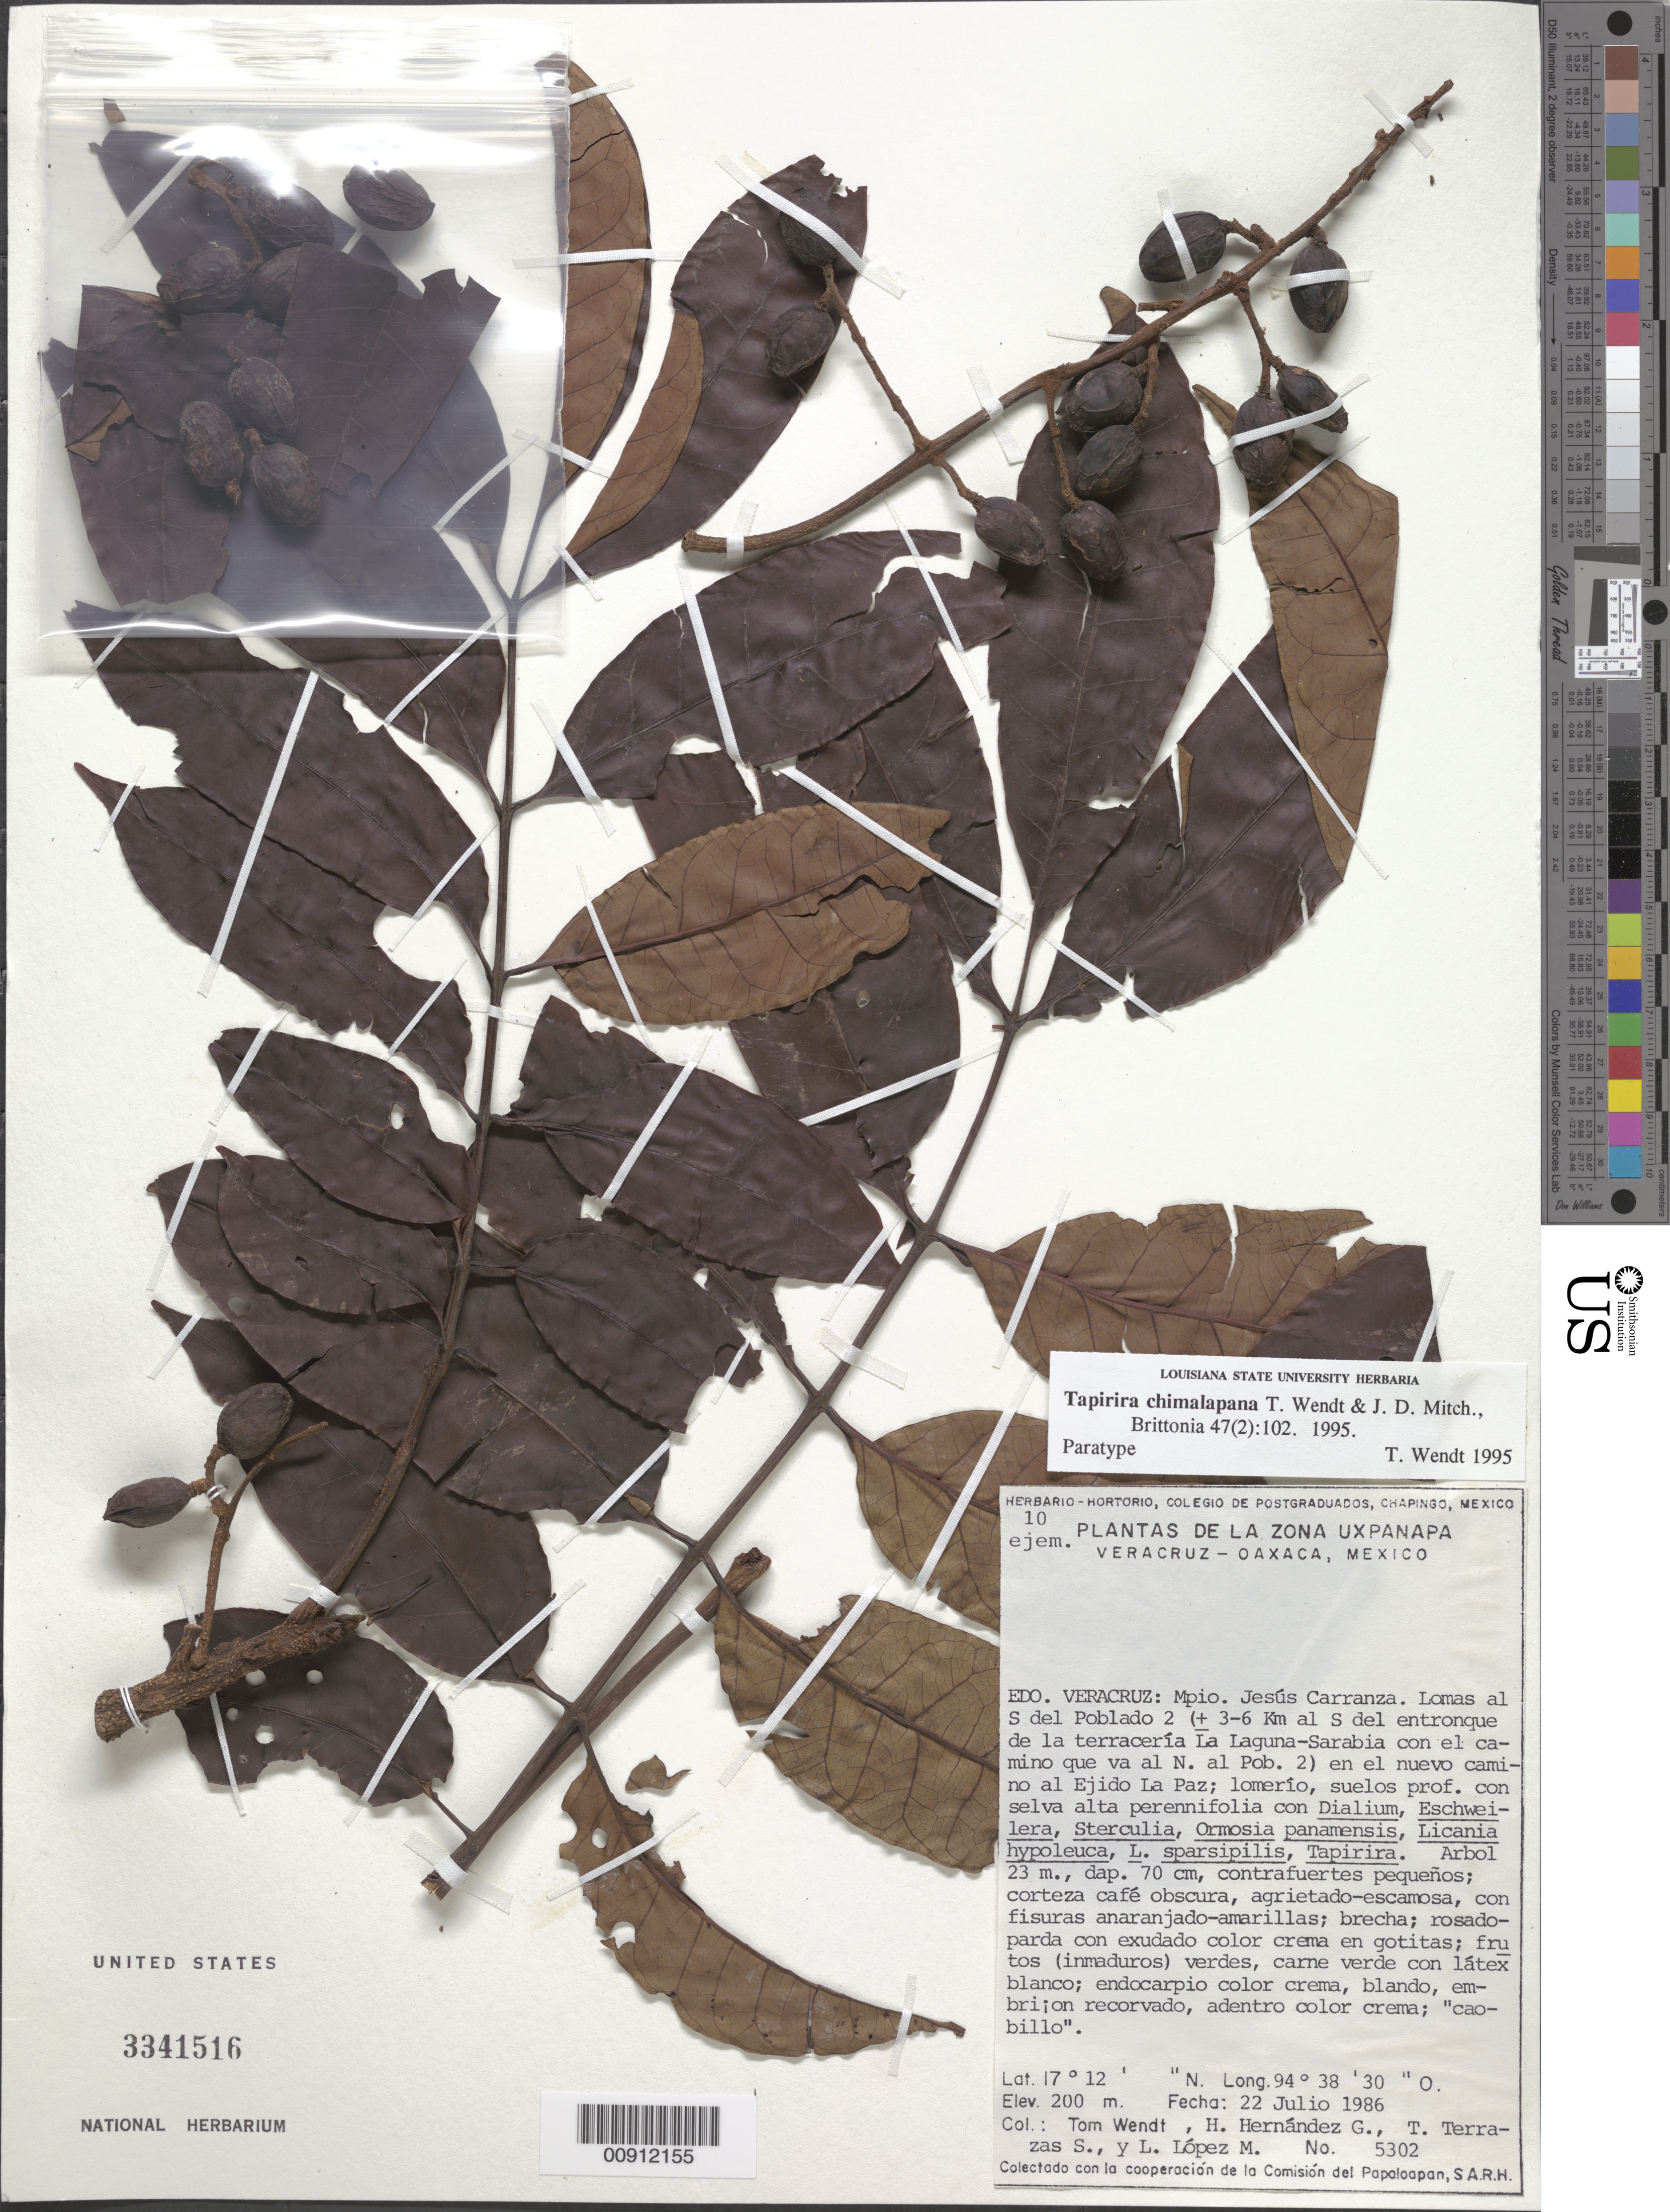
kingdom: Plantae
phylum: Tracheophyta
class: Magnoliopsida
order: Sapindales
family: Anacardiaceae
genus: Tapirira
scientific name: Tapirira chimalapana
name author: T. Wendt & J.D. Mitch.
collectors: T. L. Wendt, Hernández, H., T. Terrazas S. & L. Lopez M.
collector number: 5302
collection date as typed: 22 Jul 1986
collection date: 1986-07-22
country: Mexico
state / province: Veracruz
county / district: Jesús Carranza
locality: Veracruz: Mpio. Jesús Carranza: Lomas al S del Poblado 2 (± 3-6 km al S del entronque de la terracería La Laguna-Sarabia con el camino que va al N. al Pob. 2) en el nuevo camino al Ejido La Paz.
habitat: Lomerío, suelos prof. con selva alta perennifolia con Dialium, Eschweilera, Sterculia, Ormosia panamensis, Licania hypoleuca,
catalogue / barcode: US 3341516